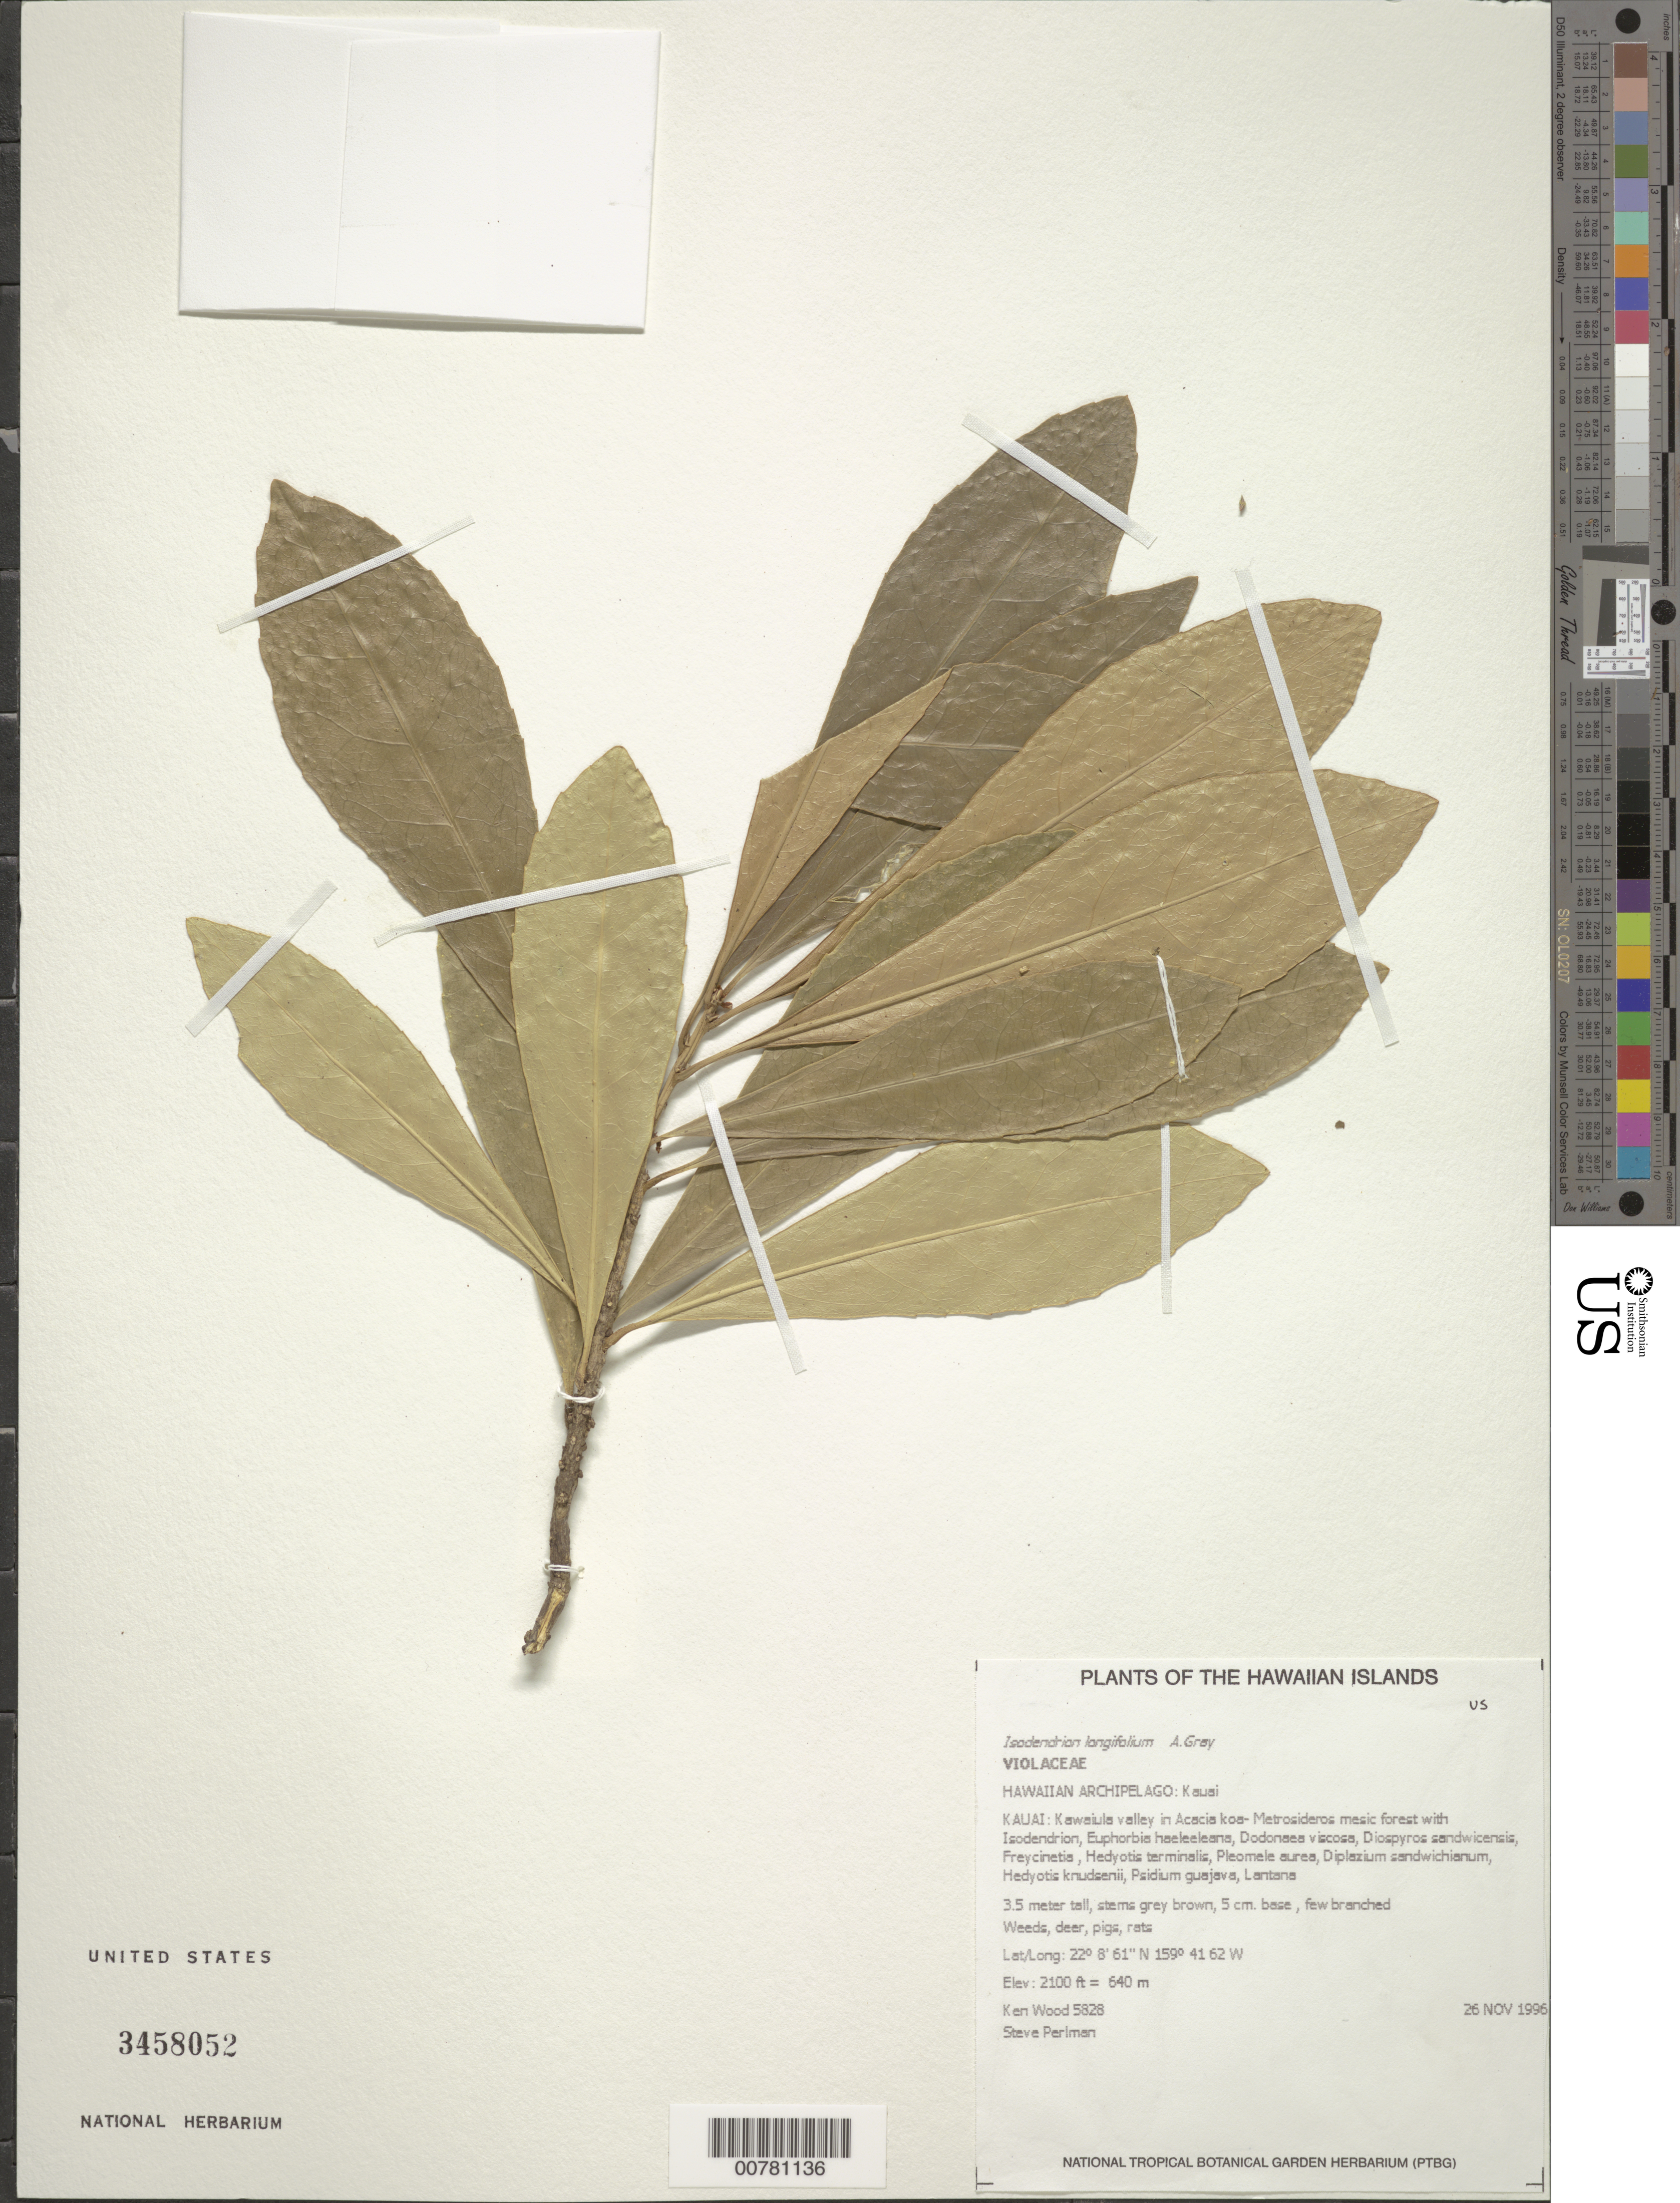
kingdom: Plantae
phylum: Tracheophyta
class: Magnoliopsida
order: Malpighiales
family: Violaceae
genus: Isodendrion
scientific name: Isodendrion longifolium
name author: A. Gray in Wilkes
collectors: K. R. Wood & S. P. Perlman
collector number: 5828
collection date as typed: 26 Nov 1996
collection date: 1996-11-26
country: United States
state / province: Hawaii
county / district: Kaui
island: Kaua'i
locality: Kawaiula valley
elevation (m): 640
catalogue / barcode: US 3458052